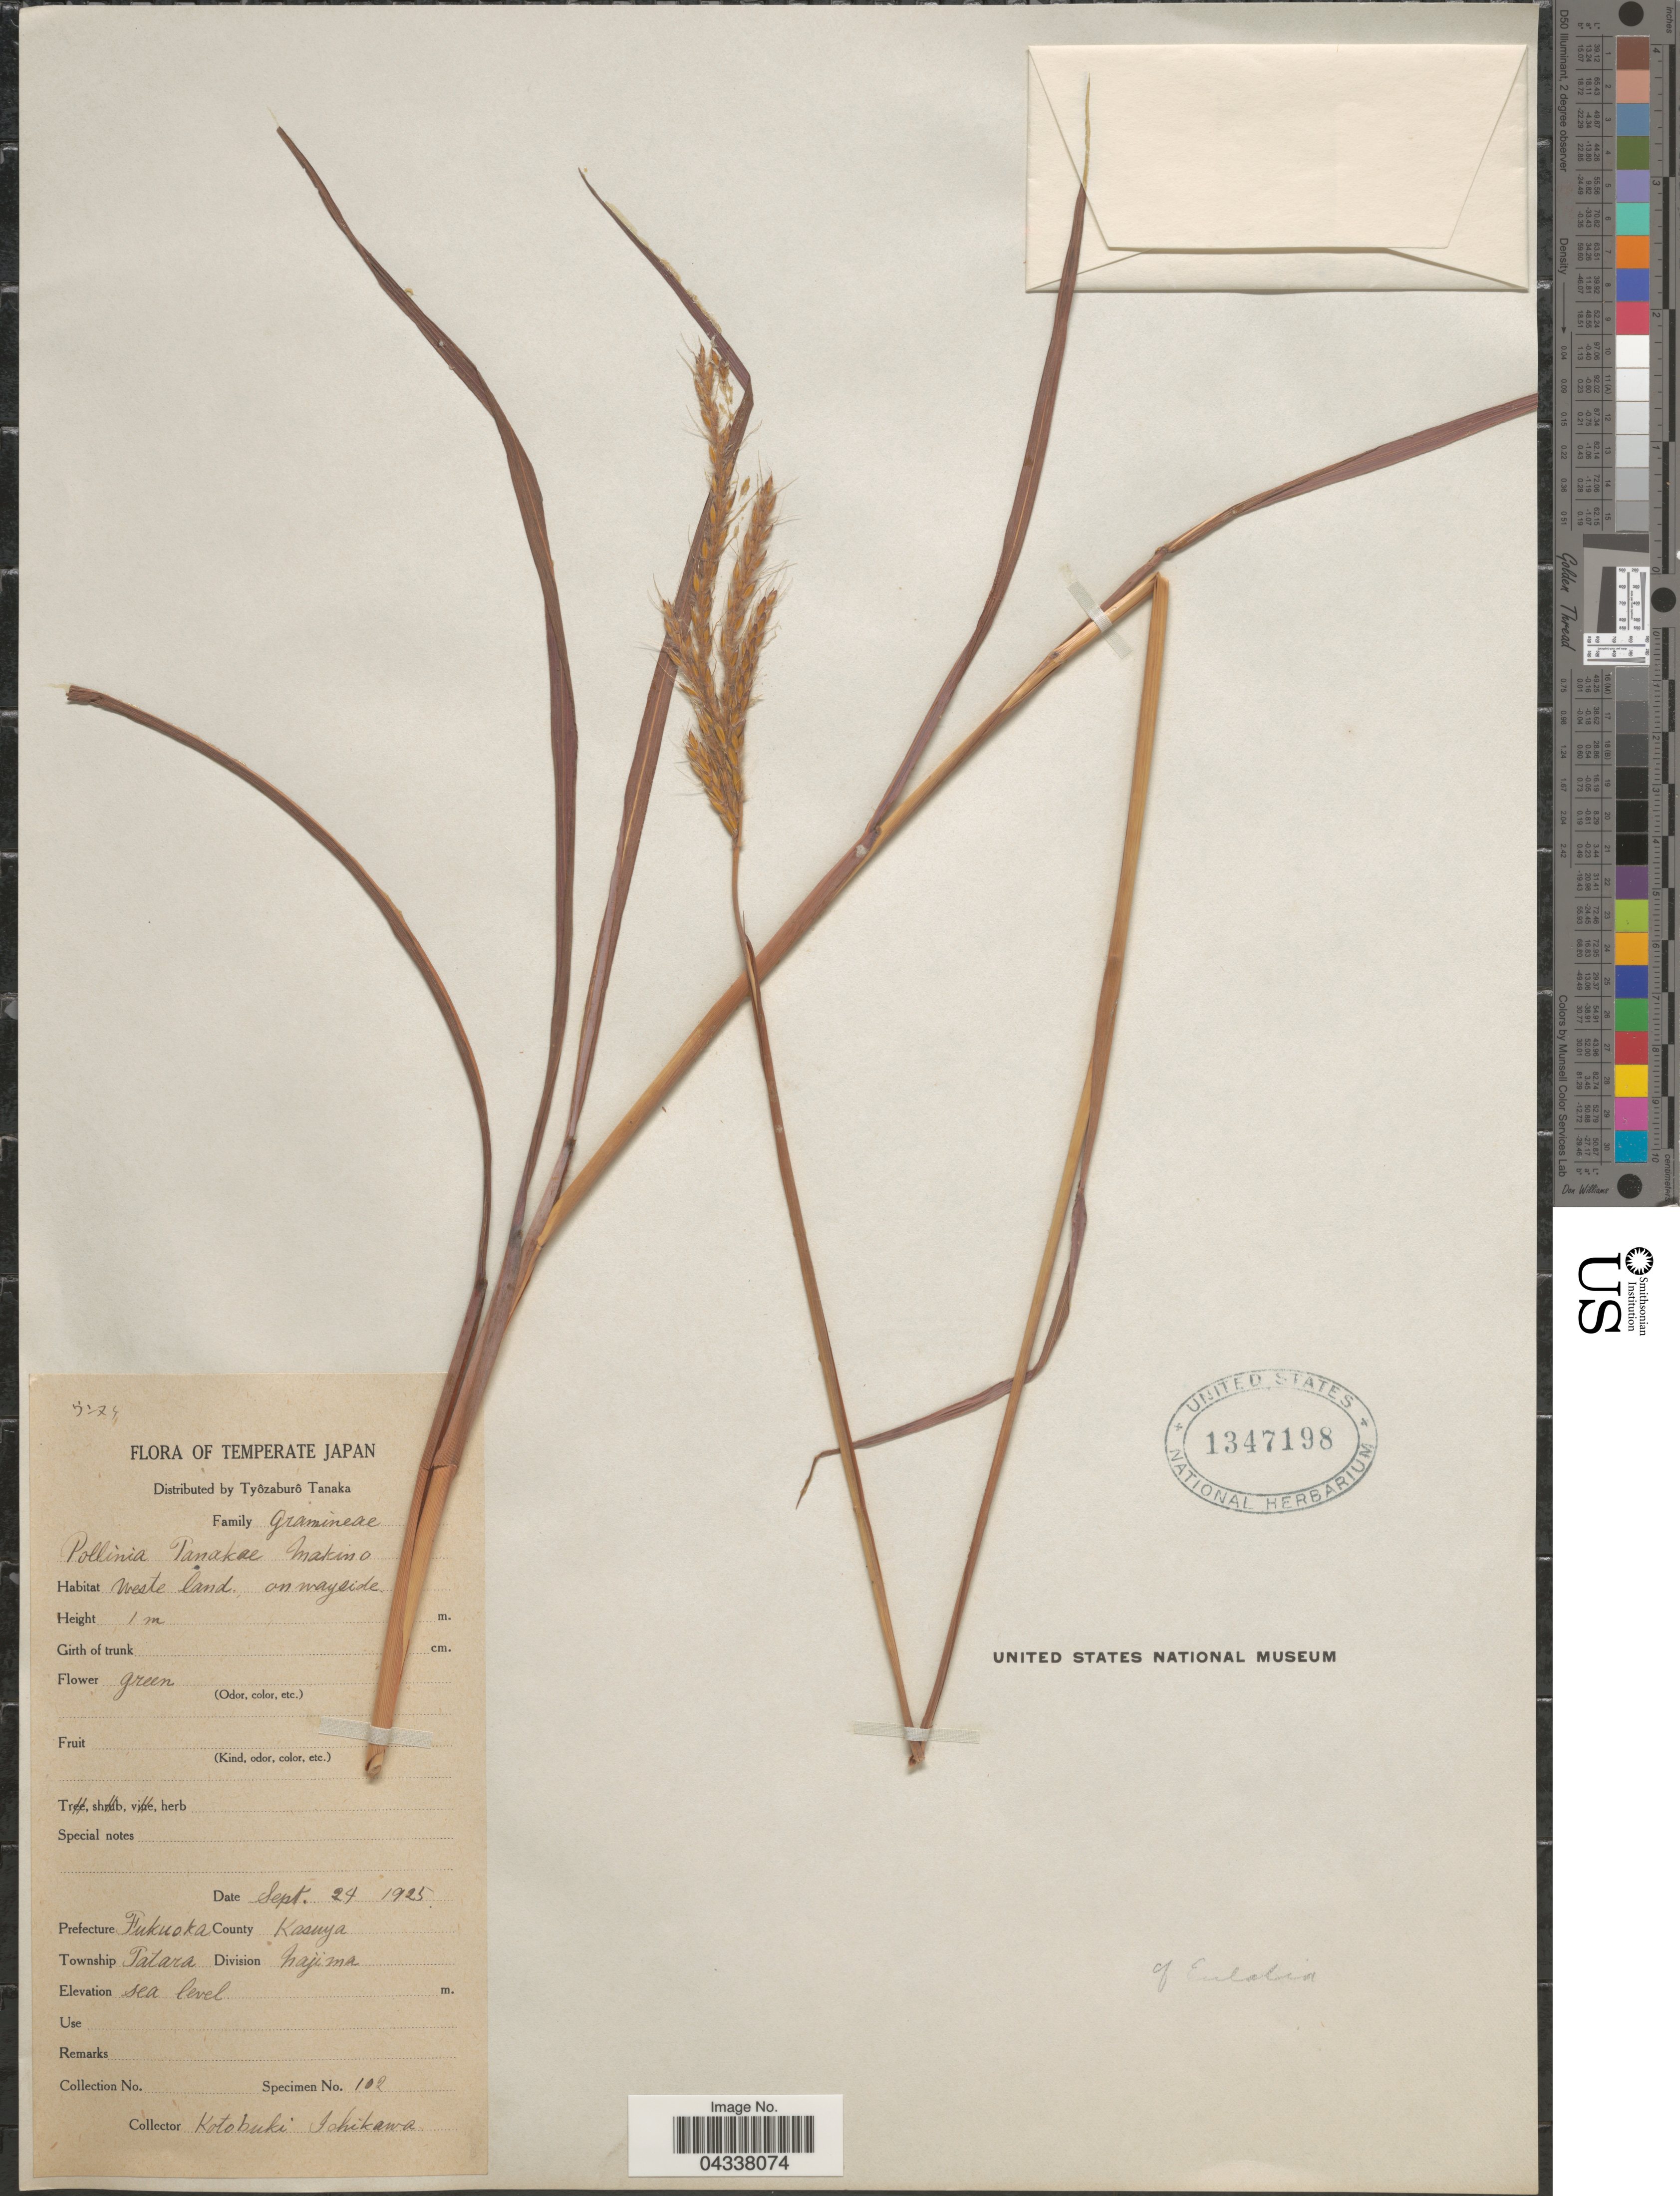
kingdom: Plantae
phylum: Tracheophyta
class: Liliopsida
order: Poales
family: Poaceae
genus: Pseudopogonatherum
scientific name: Pseudopogonatherum speciosum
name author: (Debeaux) Ohwi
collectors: K. Schikawa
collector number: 102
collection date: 1925-09-24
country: Japan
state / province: Hukuoka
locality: Temperate Japan. Prefecture Fukuoka. County Kasuya. Township Patara. Division Najima.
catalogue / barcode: US 1347198